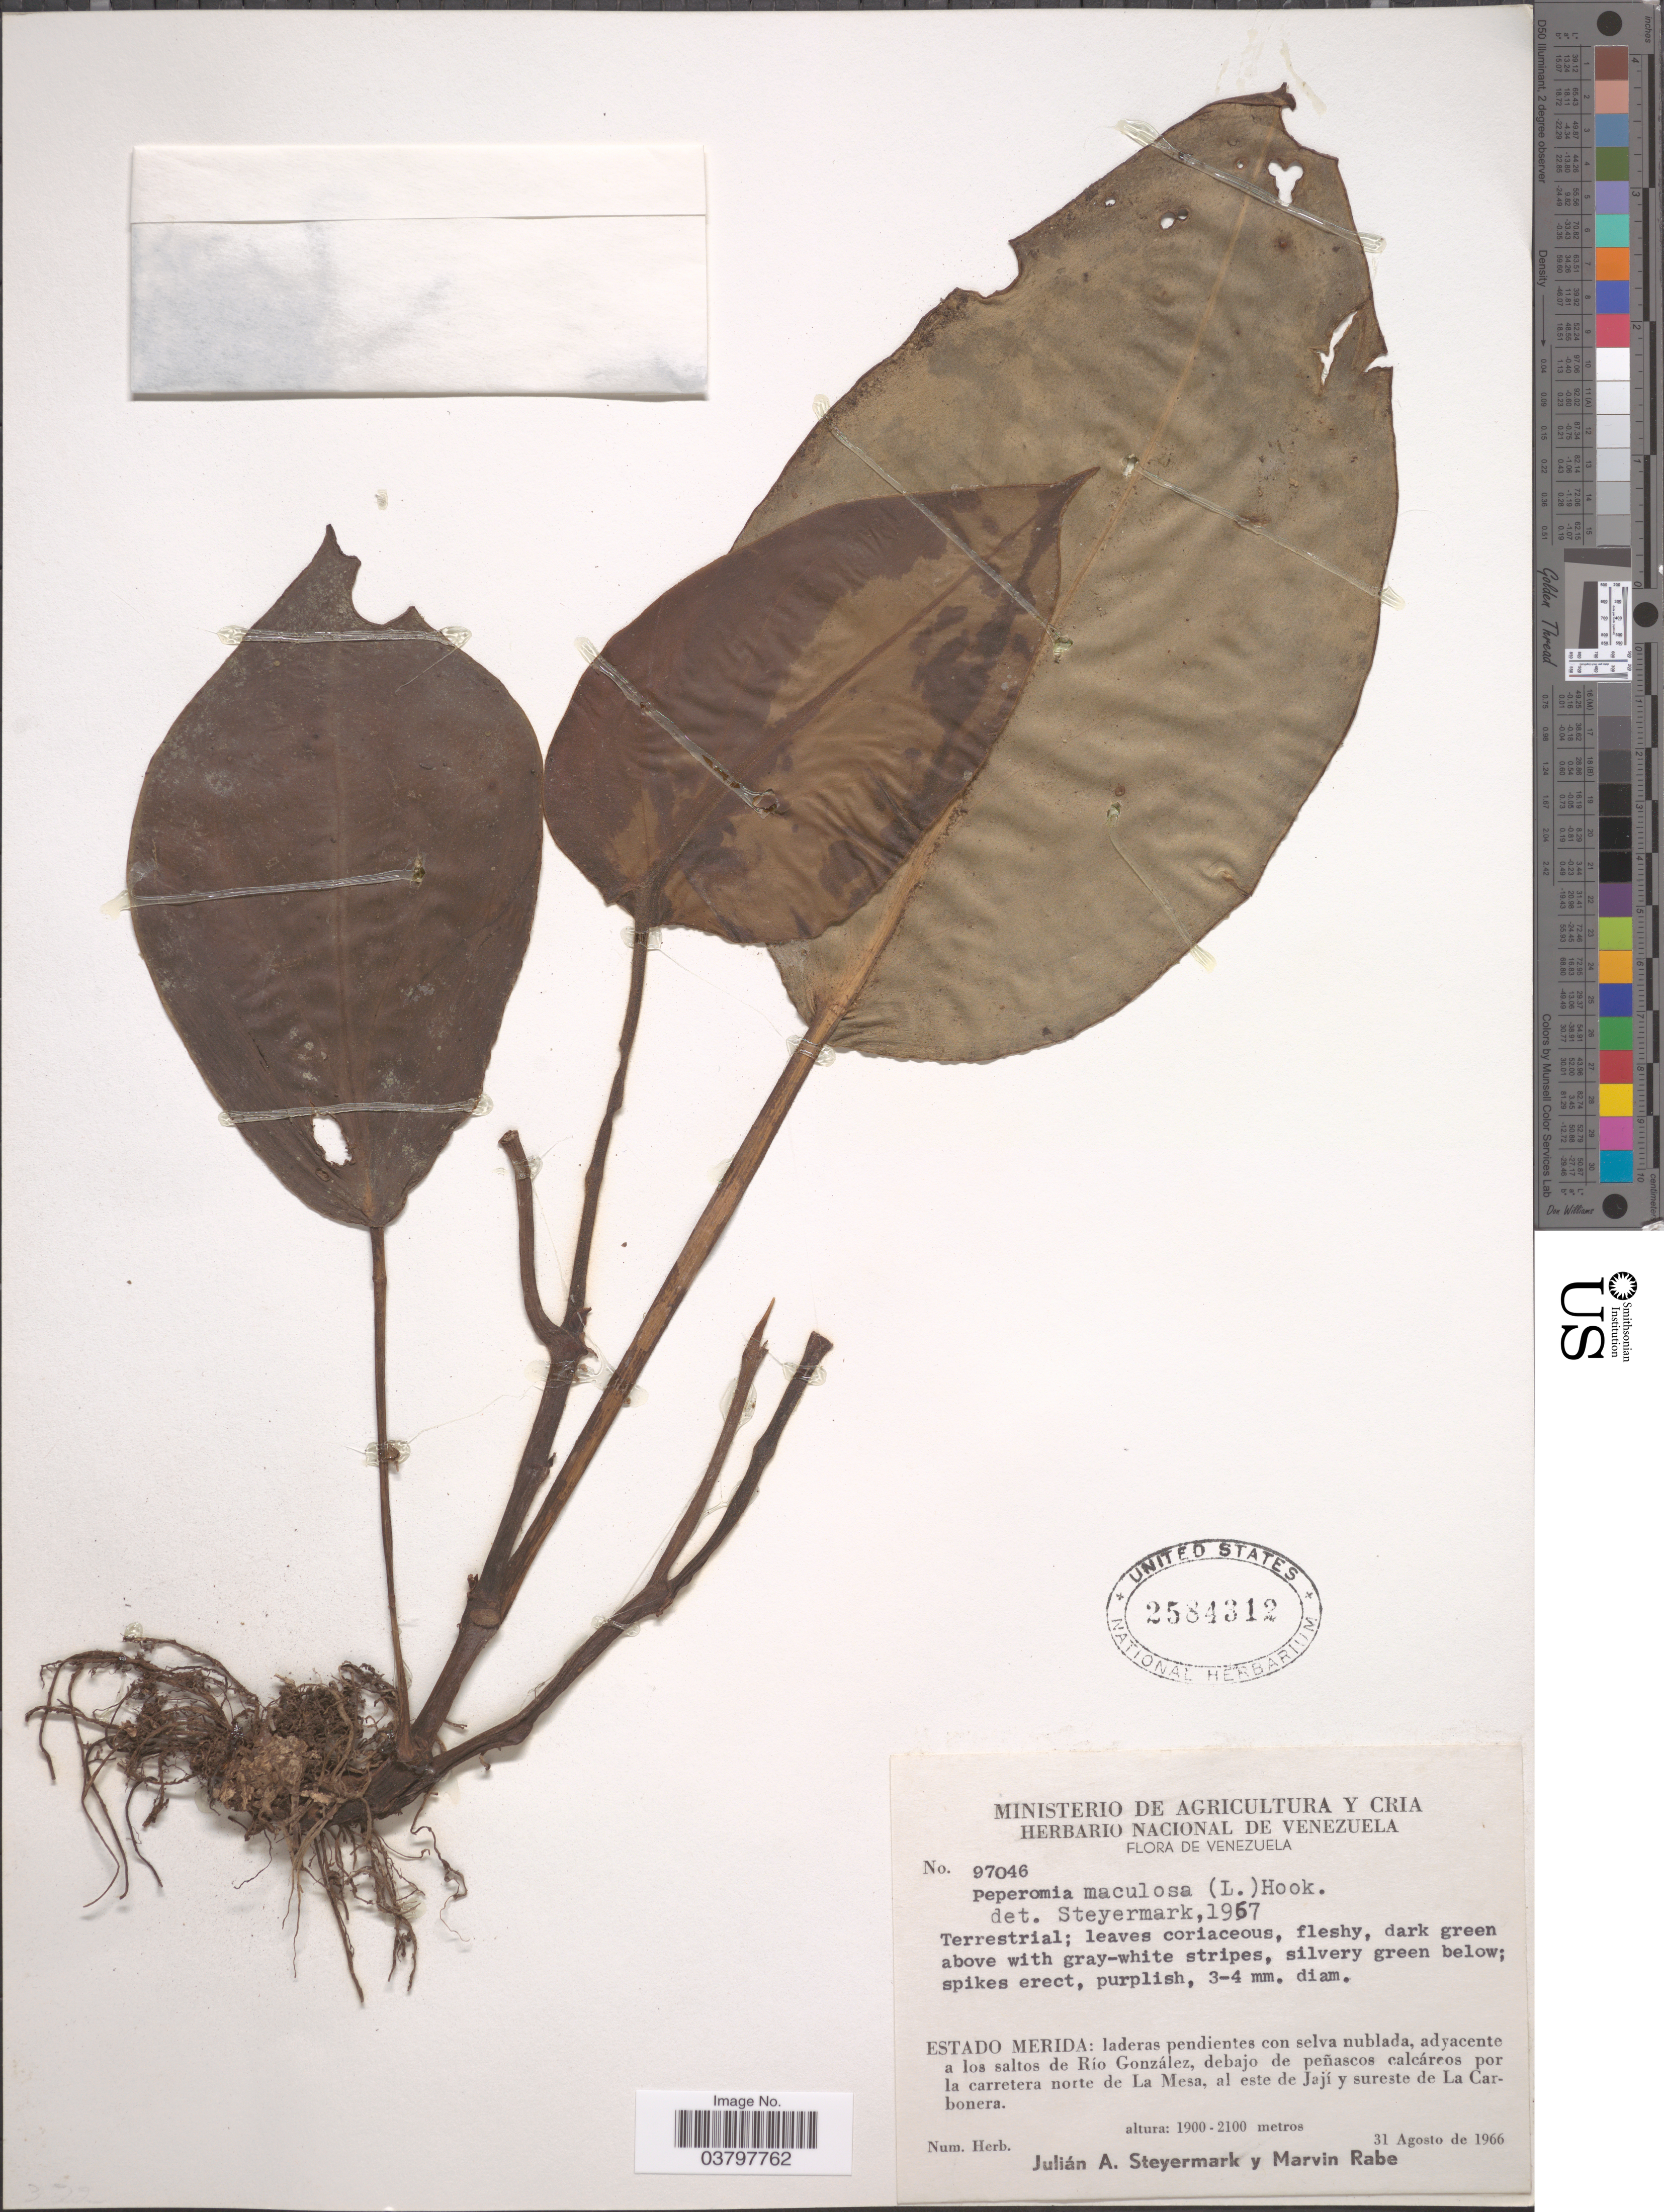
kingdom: Plantae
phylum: Tracheophyta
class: Magnoliopsida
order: Piperales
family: Piperaceae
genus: Peperomia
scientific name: Peperomia maculosa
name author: (L.) Hook.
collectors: J. Steyermark & M. Rabe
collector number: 97046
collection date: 1966-08-31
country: Venezuela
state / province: Merida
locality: Estado Merida: laderas pendientes con selva nublada, adyacente a los saltos de Río González, debajo de peñascos calcáreos por la carretera norte de La Mesa, al este de Jají y sureste de La Carbonera.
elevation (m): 1900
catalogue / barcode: US 2584312